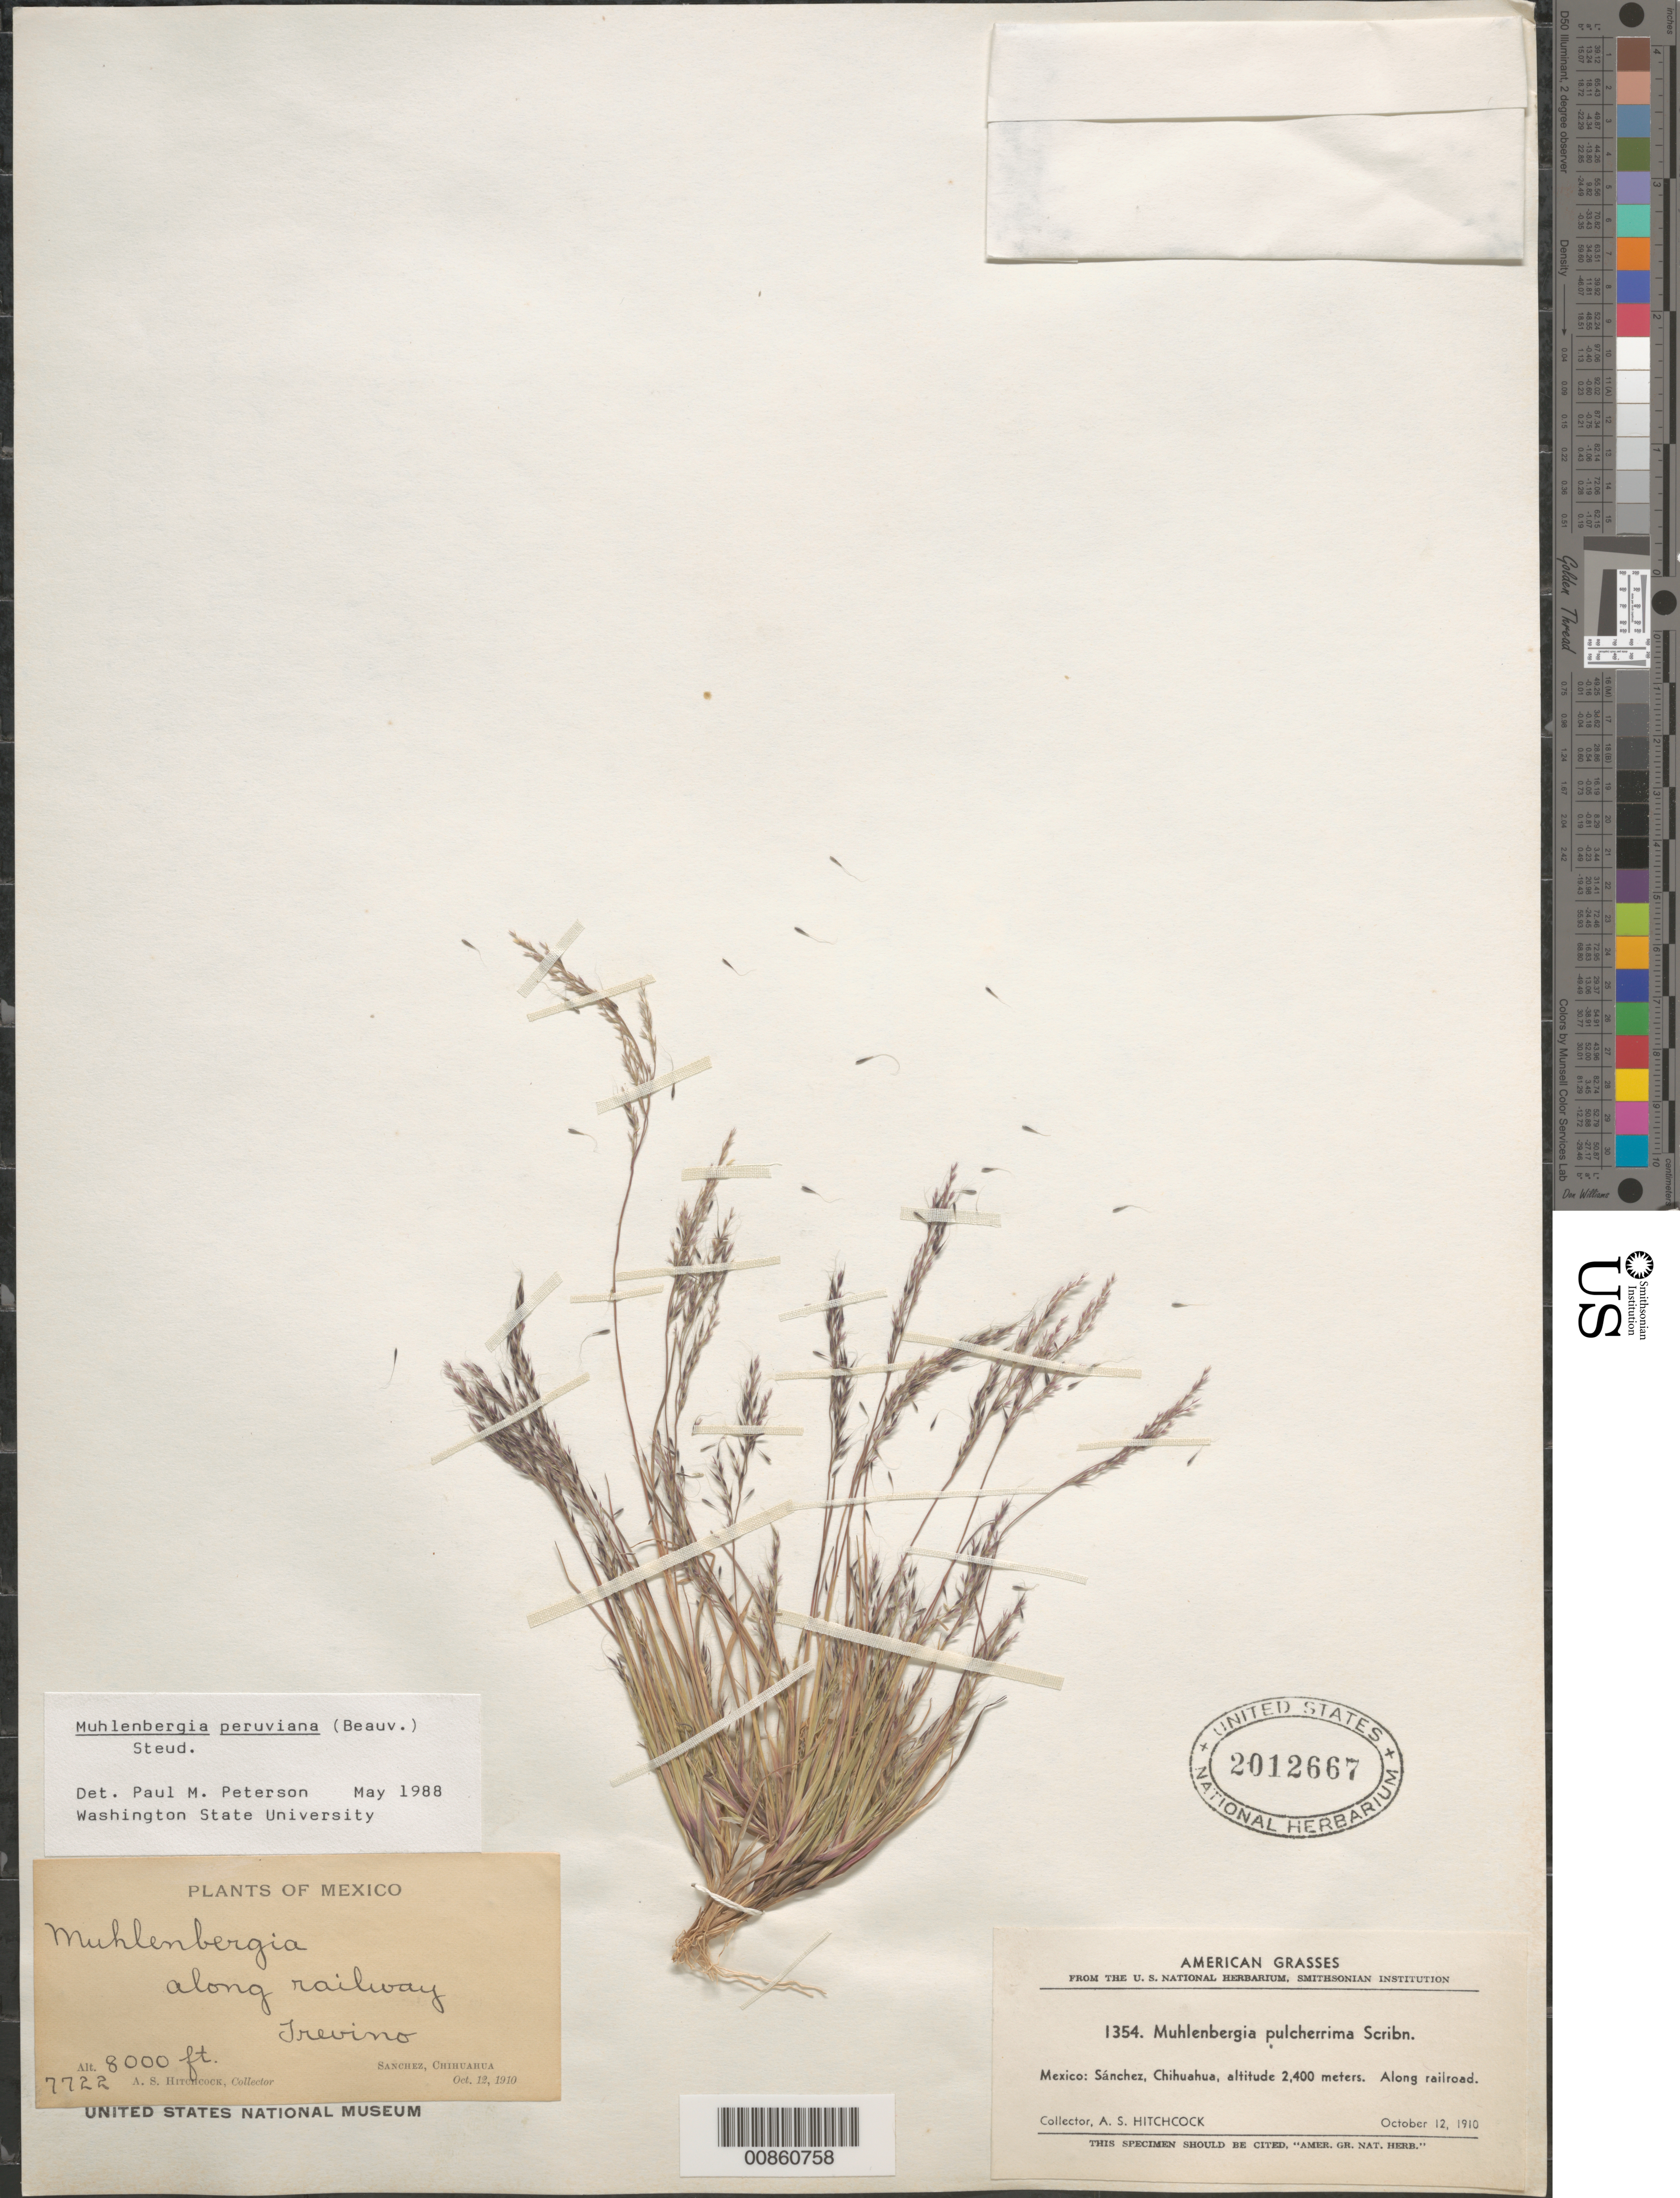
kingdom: Plantae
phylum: Tracheophyta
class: Liliopsida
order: Poales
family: Poaceae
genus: Muhlenbergia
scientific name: Muhlenbergia peruviana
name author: (P. Beauv.) Steud.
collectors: A. S. Hitchcock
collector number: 1354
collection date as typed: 12 Oct 1910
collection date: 1910-10-12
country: Mexico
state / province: Chihuahua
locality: Sanchez, Chih., along railroad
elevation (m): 2400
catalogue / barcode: US 2012667